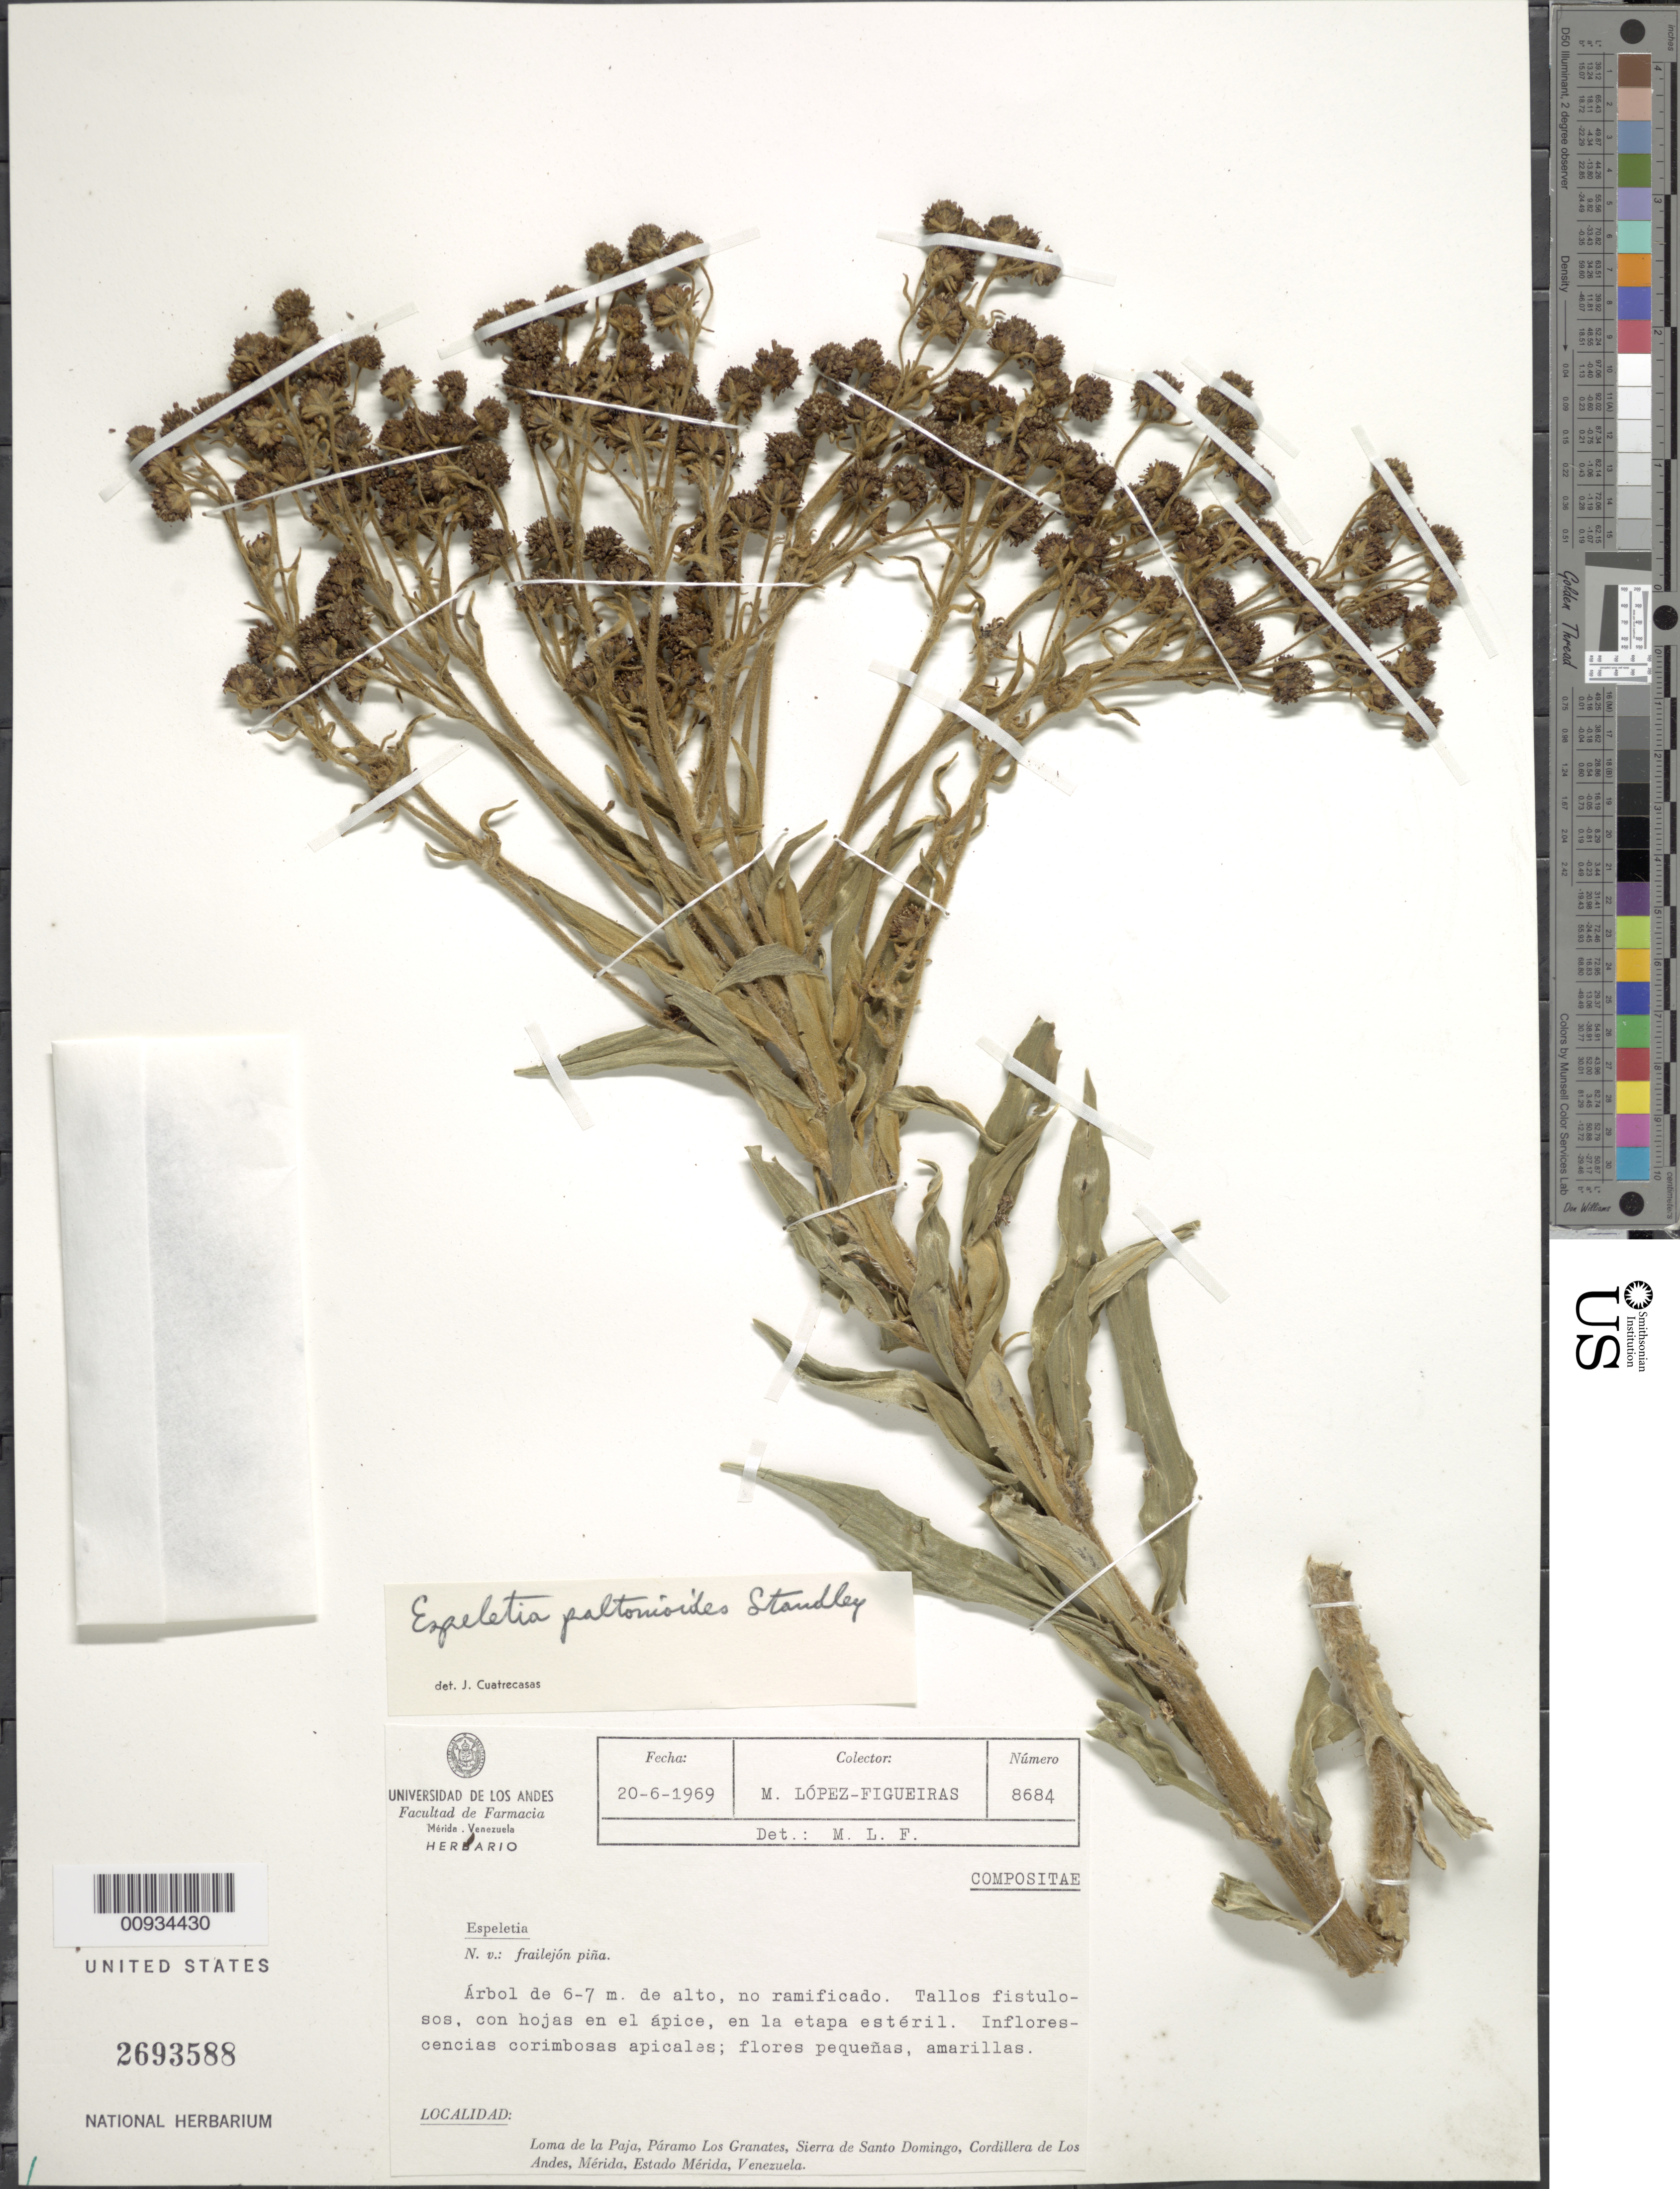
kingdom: Plantae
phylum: Tracheophyta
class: Magnoliopsida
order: Asterales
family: Asteraceae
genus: Ruilopezia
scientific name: Ruilopezia paltonioides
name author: (Standl.) Cuatrec.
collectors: M. López Figueiras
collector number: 8684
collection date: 1969-06-20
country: Venezuela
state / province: Mérida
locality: Loma de la Paja, Paramo Los Granates, Sierra de Santo Domingo, Cordillera de Los Andes, Merida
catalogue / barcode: US 2693588